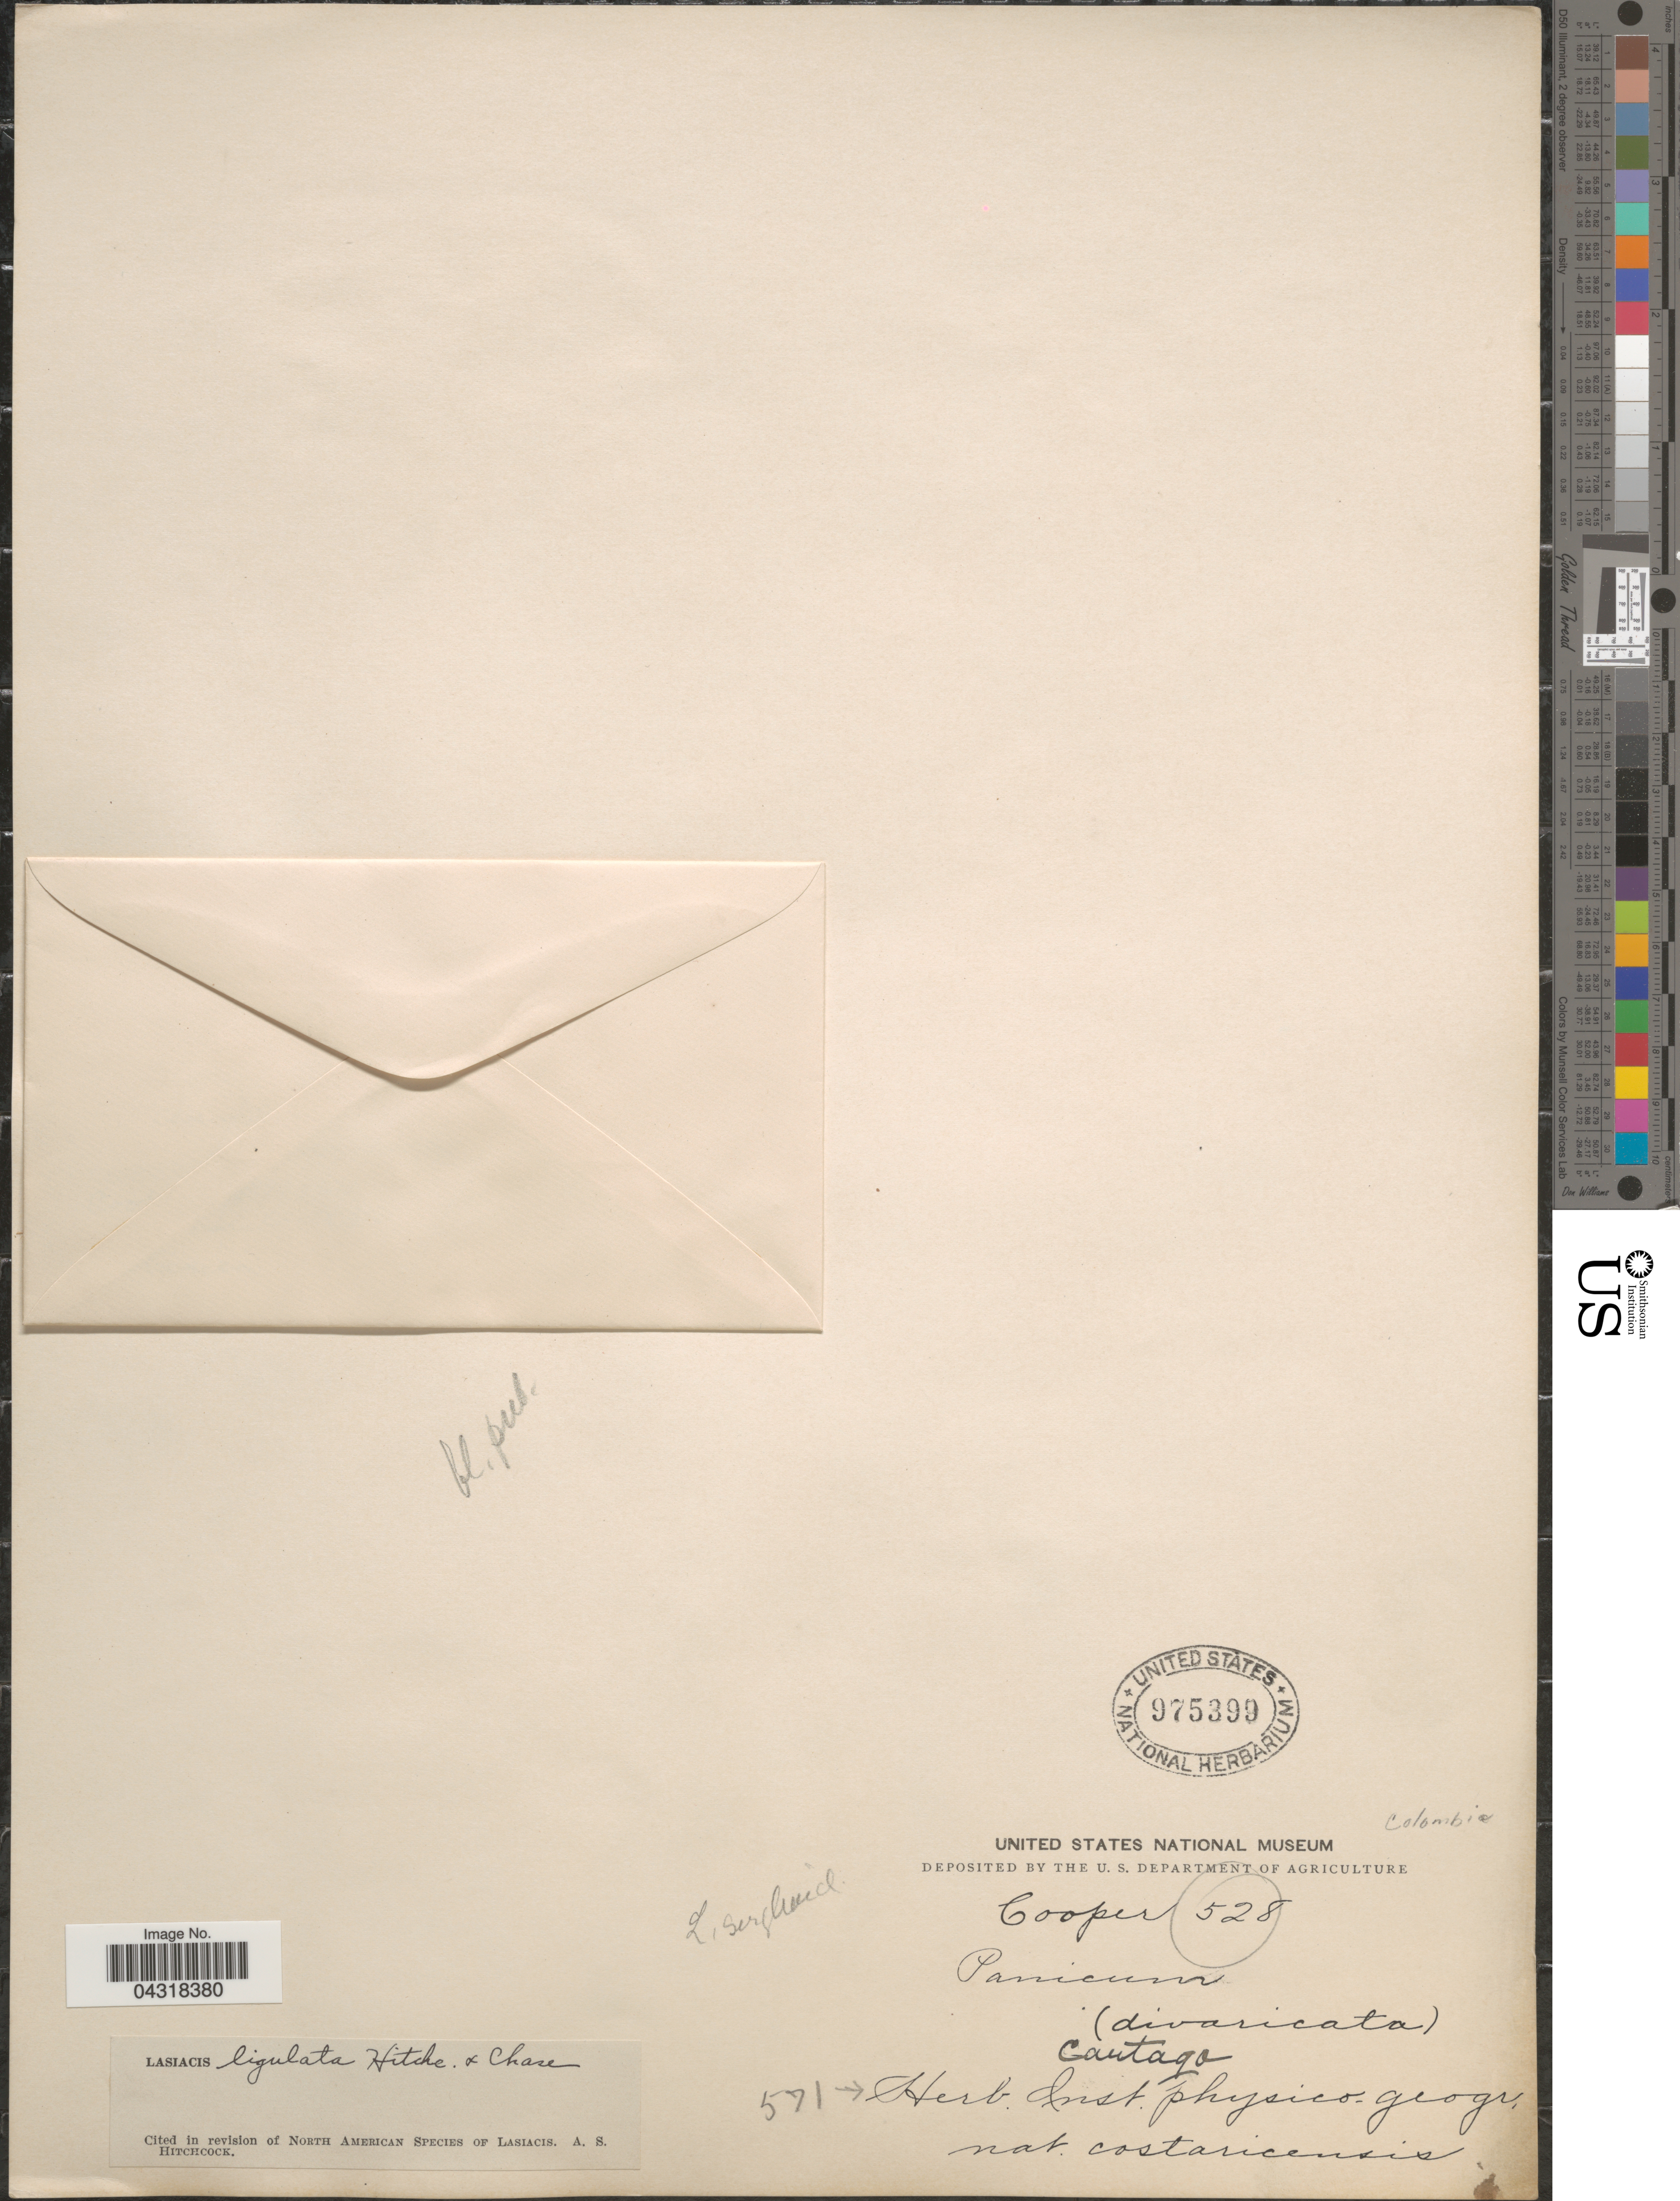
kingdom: Plantae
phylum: Tracheophyta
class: Liliopsida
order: Poales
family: Poaceae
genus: Lasiacis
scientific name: Lasiacis divaricata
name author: (L.) Hitchc.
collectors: Cooper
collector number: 528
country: Colombia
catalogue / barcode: US 975399